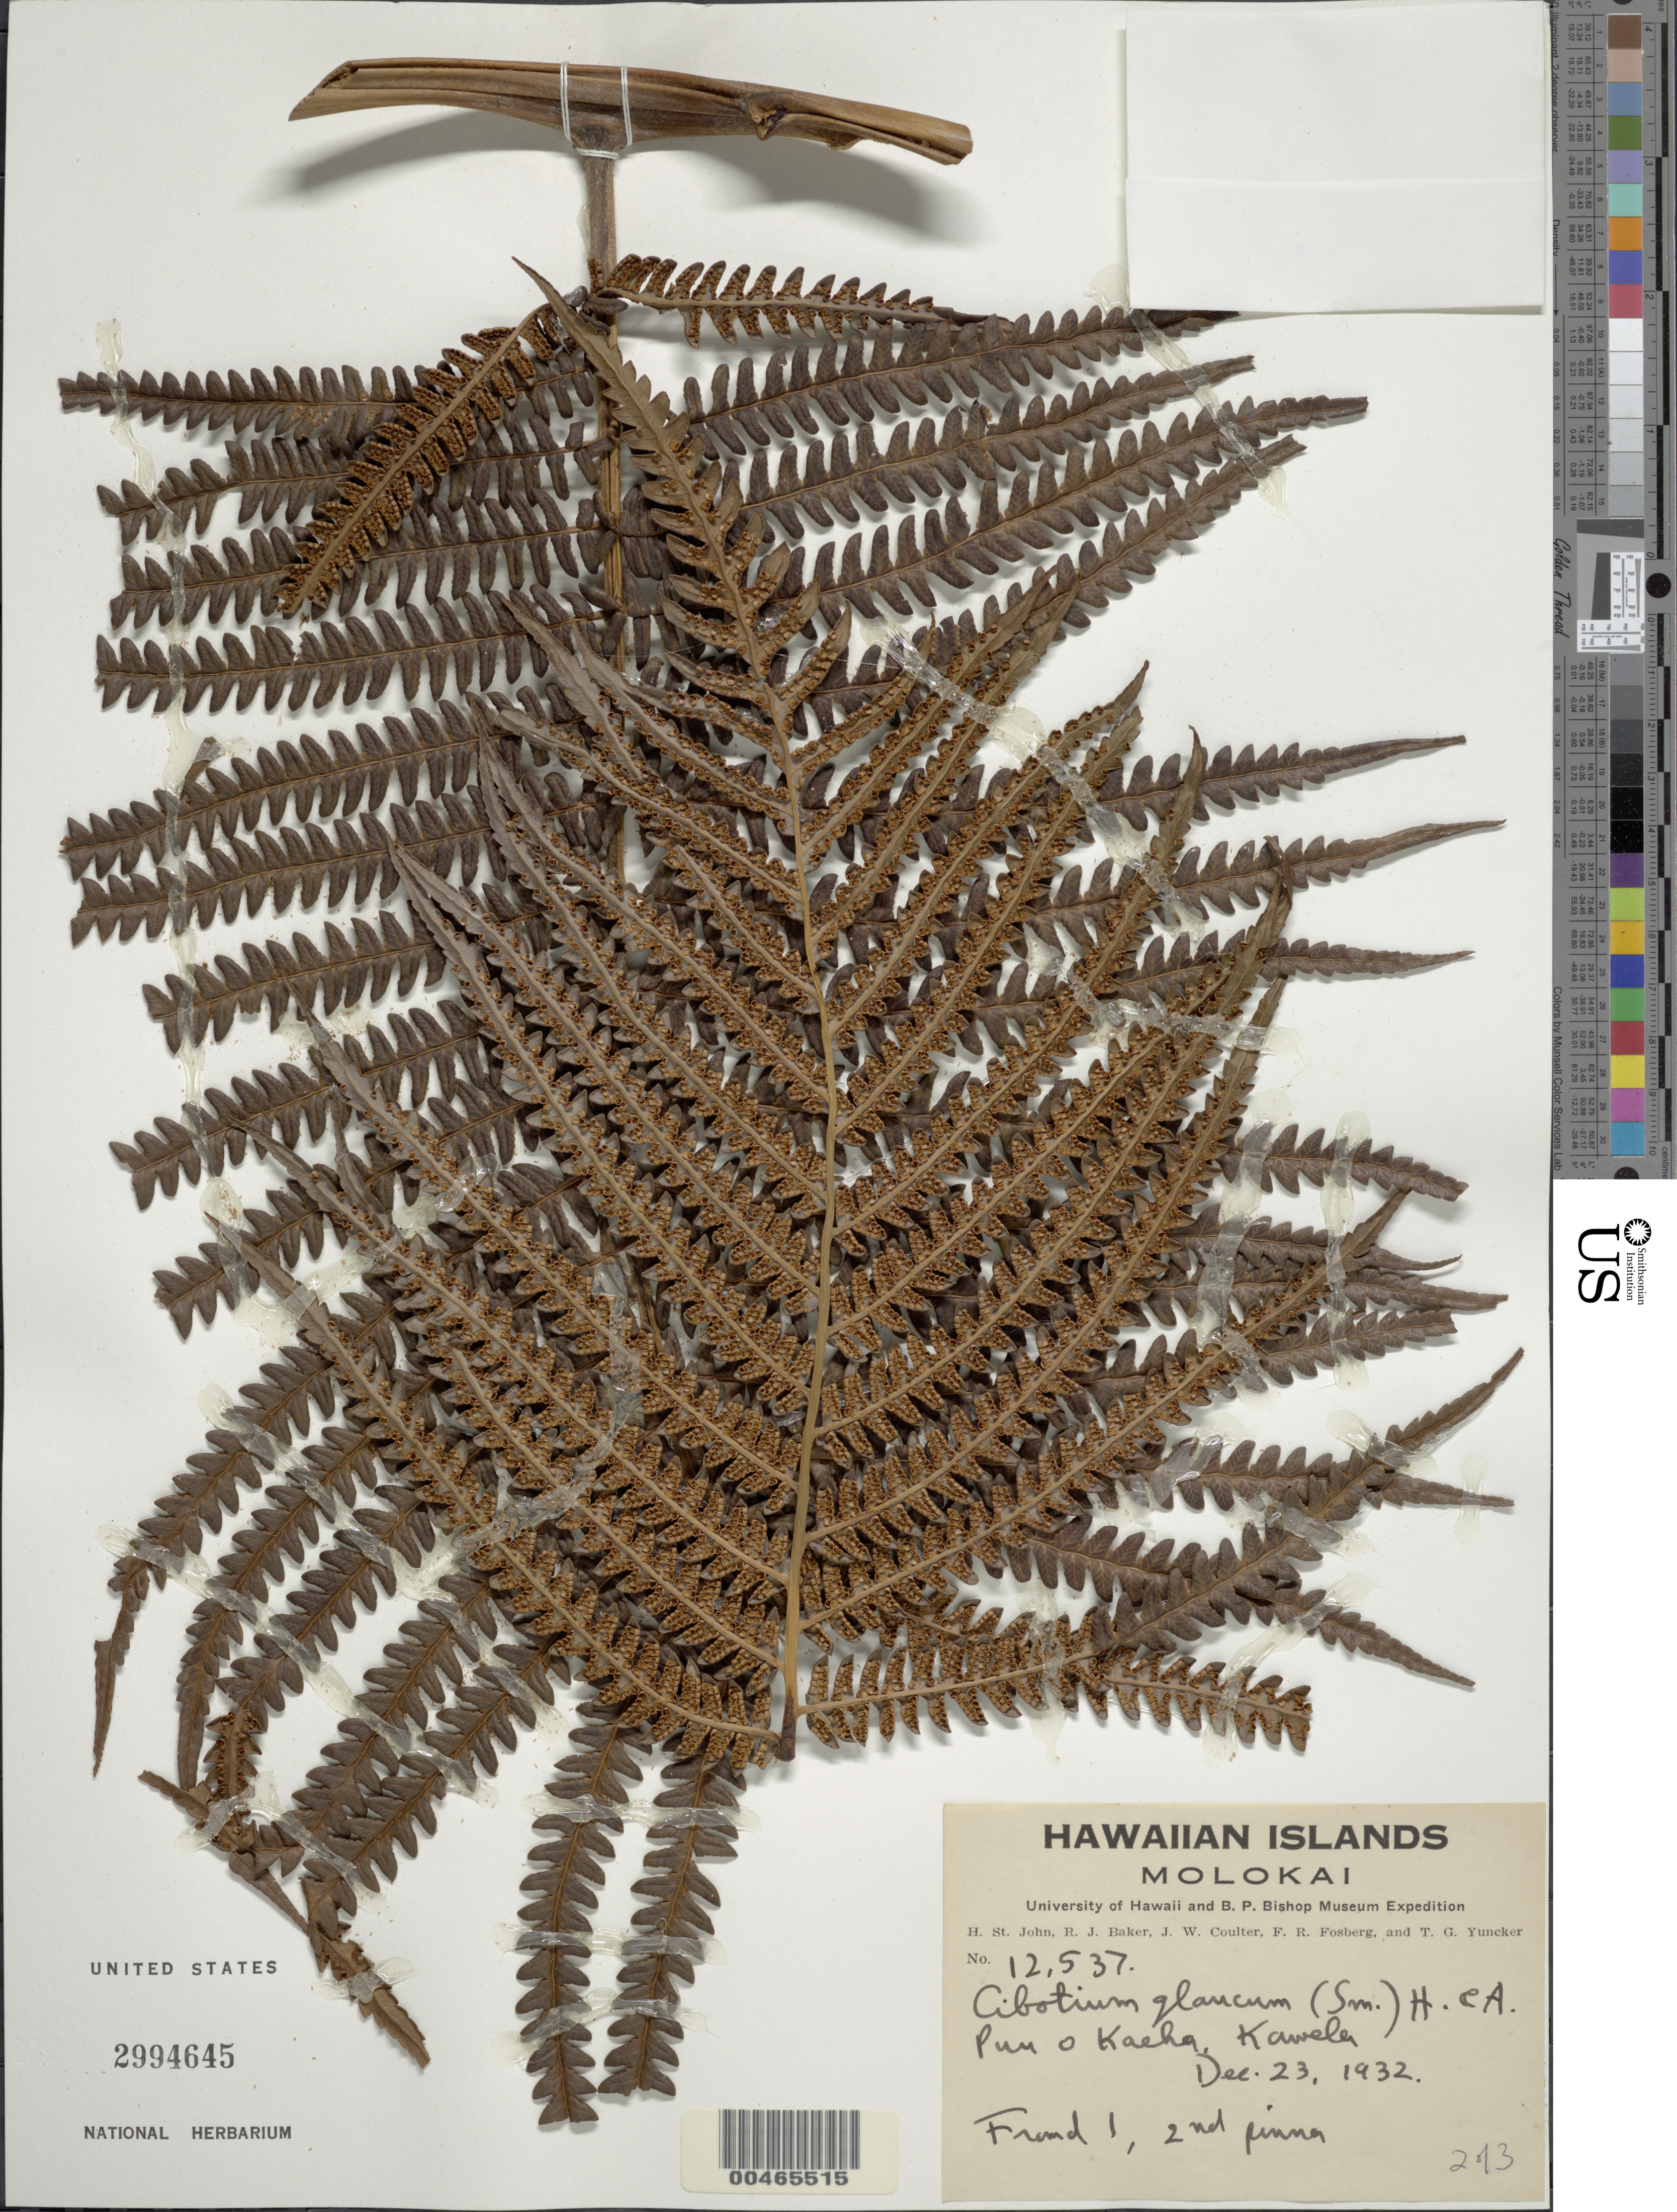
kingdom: Plantae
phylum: Tracheophyta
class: Polypodiopsida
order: Cyatheales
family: Cibotiaceae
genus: Cibotium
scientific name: Cibotium glaucum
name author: (Sm.) Hook. & Arn.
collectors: H. St. John, R. J. Baker, J. W. Coulter & F. R. Fosberg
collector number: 12537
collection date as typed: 23 Dec 1932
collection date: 1932-12-23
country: United States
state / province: Hawaii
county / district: Maui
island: Moloka'i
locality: Puu o Kaeha, Kawela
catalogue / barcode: US 2994645